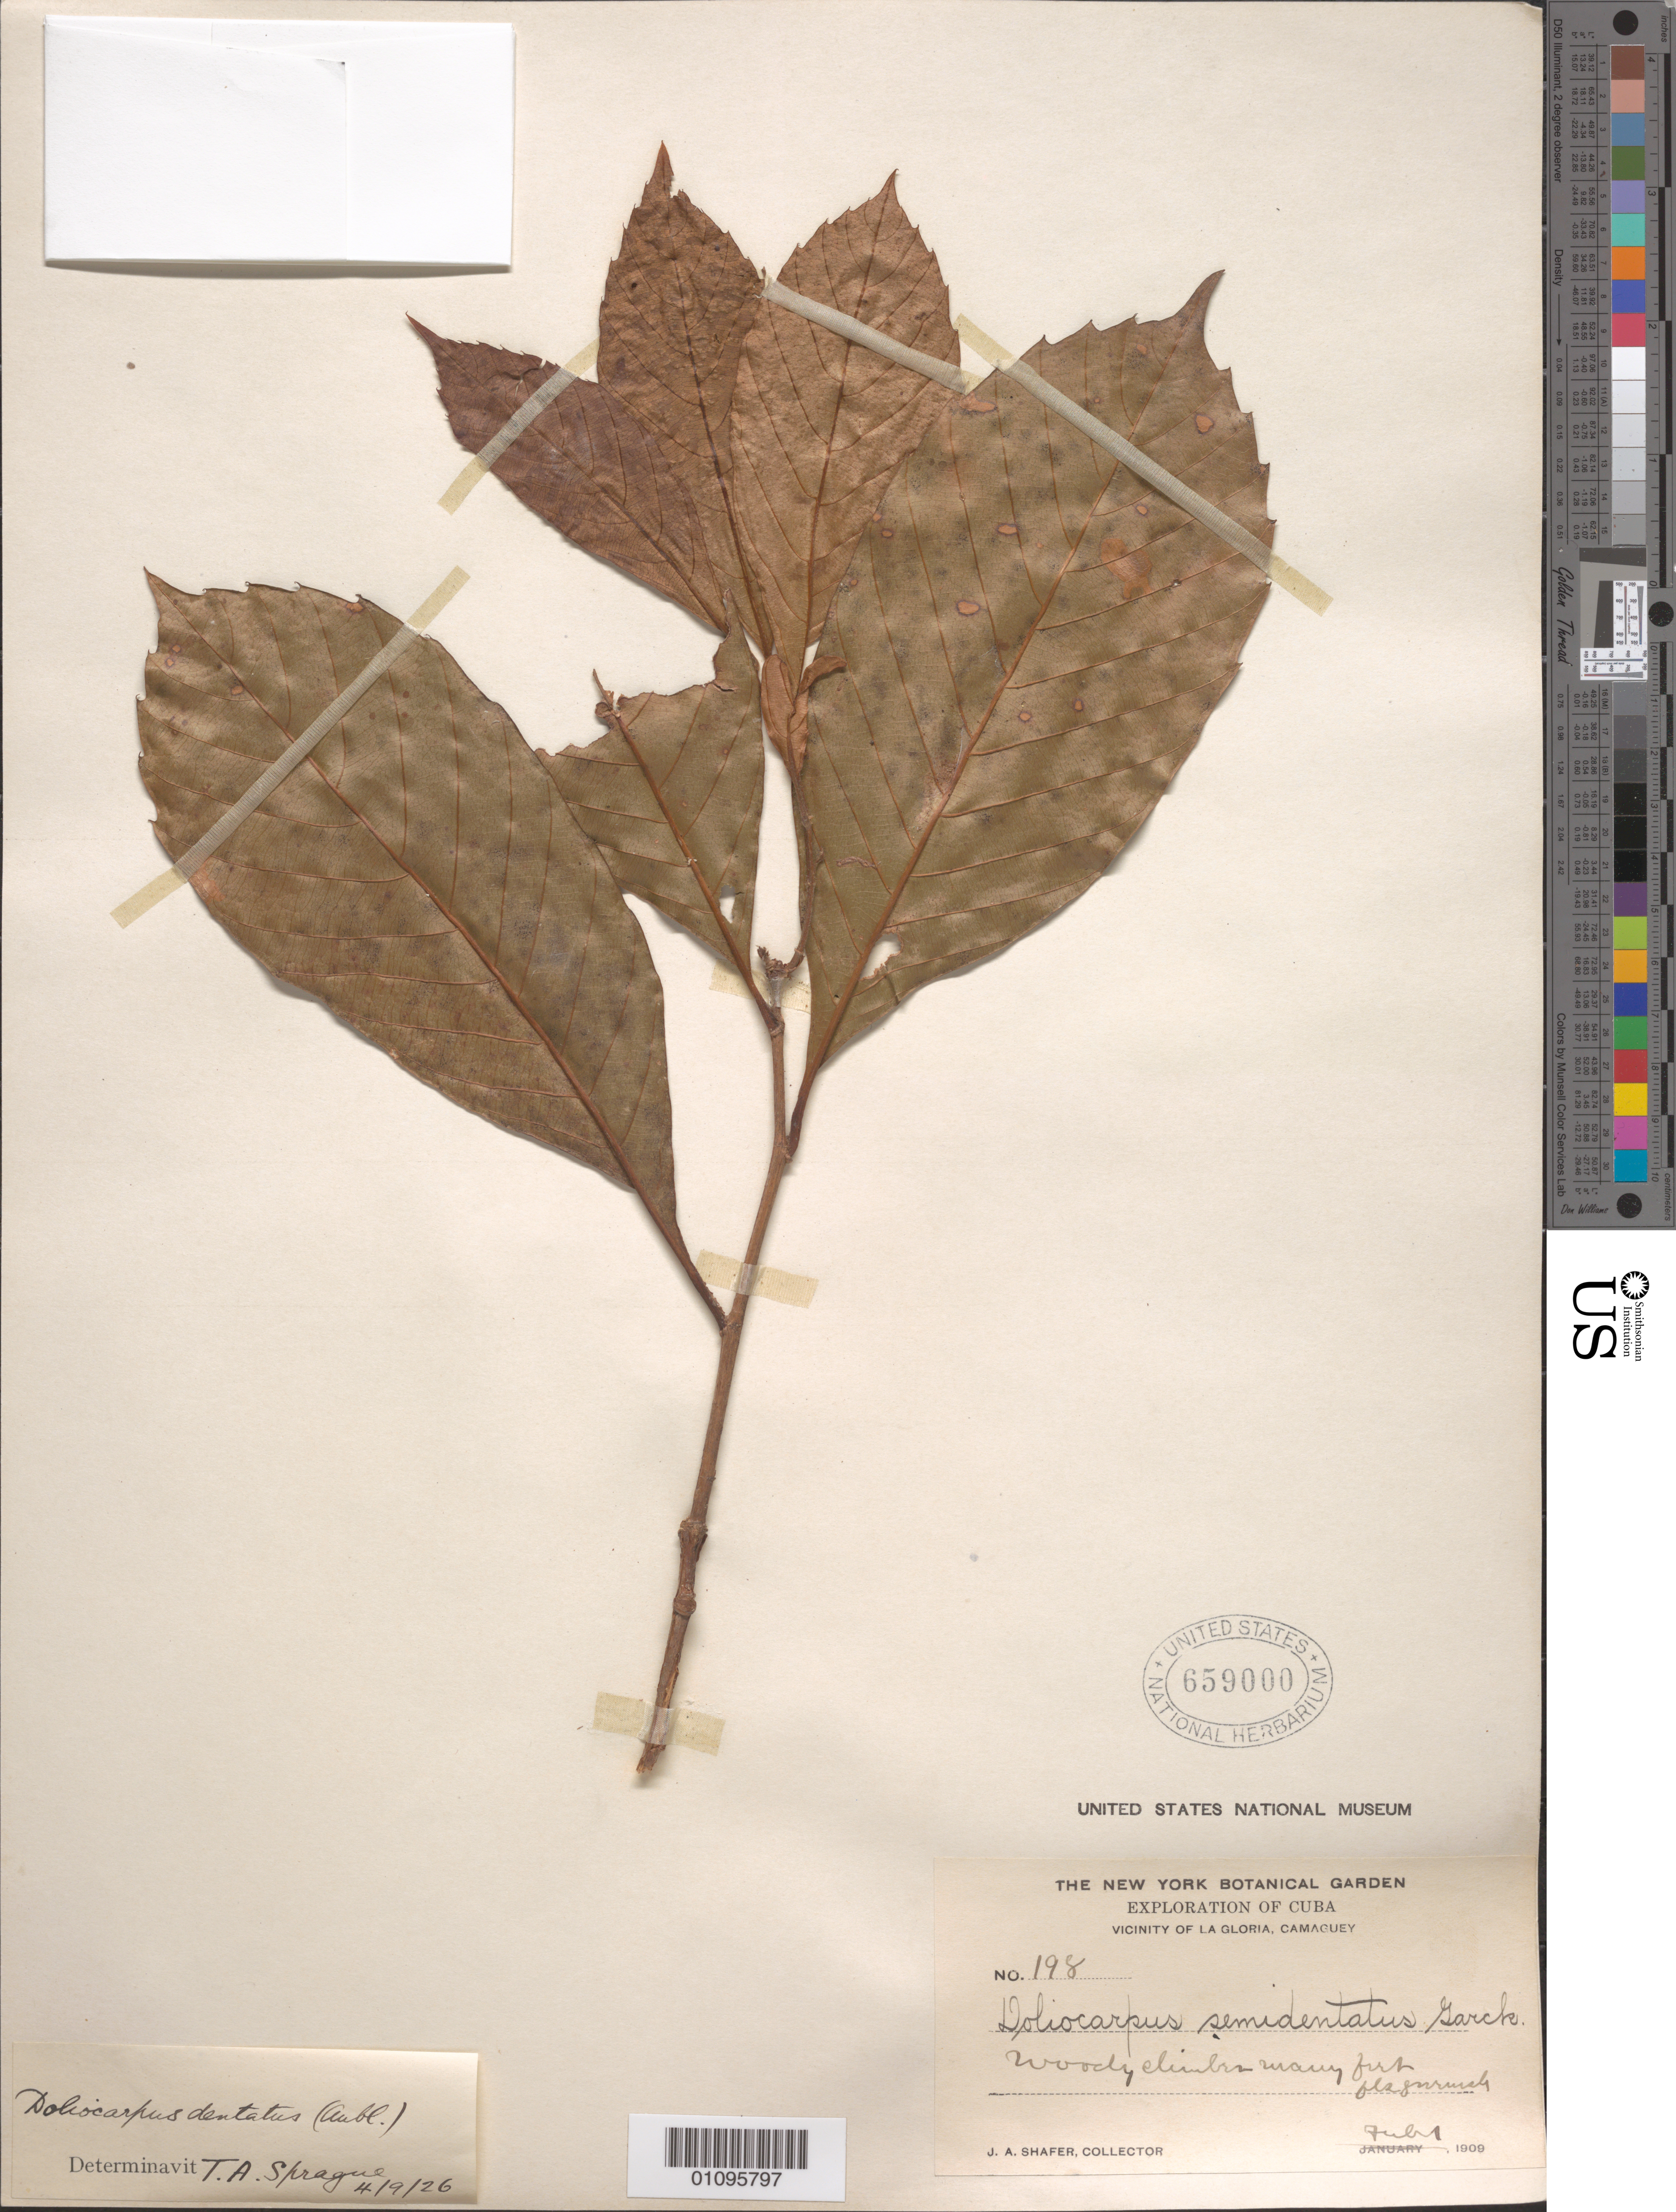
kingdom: Plantae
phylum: Tracheophyta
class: Magnoliopsida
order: Dilleniales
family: Dilleniaceae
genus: Doliocarpus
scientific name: Doliocarpus dentatus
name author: (Aubl.) Standl.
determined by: Sprague, Thomas A.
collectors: J. A. Shafer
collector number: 198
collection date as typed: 01 Feb 1909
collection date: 1909-02-01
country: Cuba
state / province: Camaguey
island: Cuba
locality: La Gloria vicinity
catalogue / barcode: US 659000